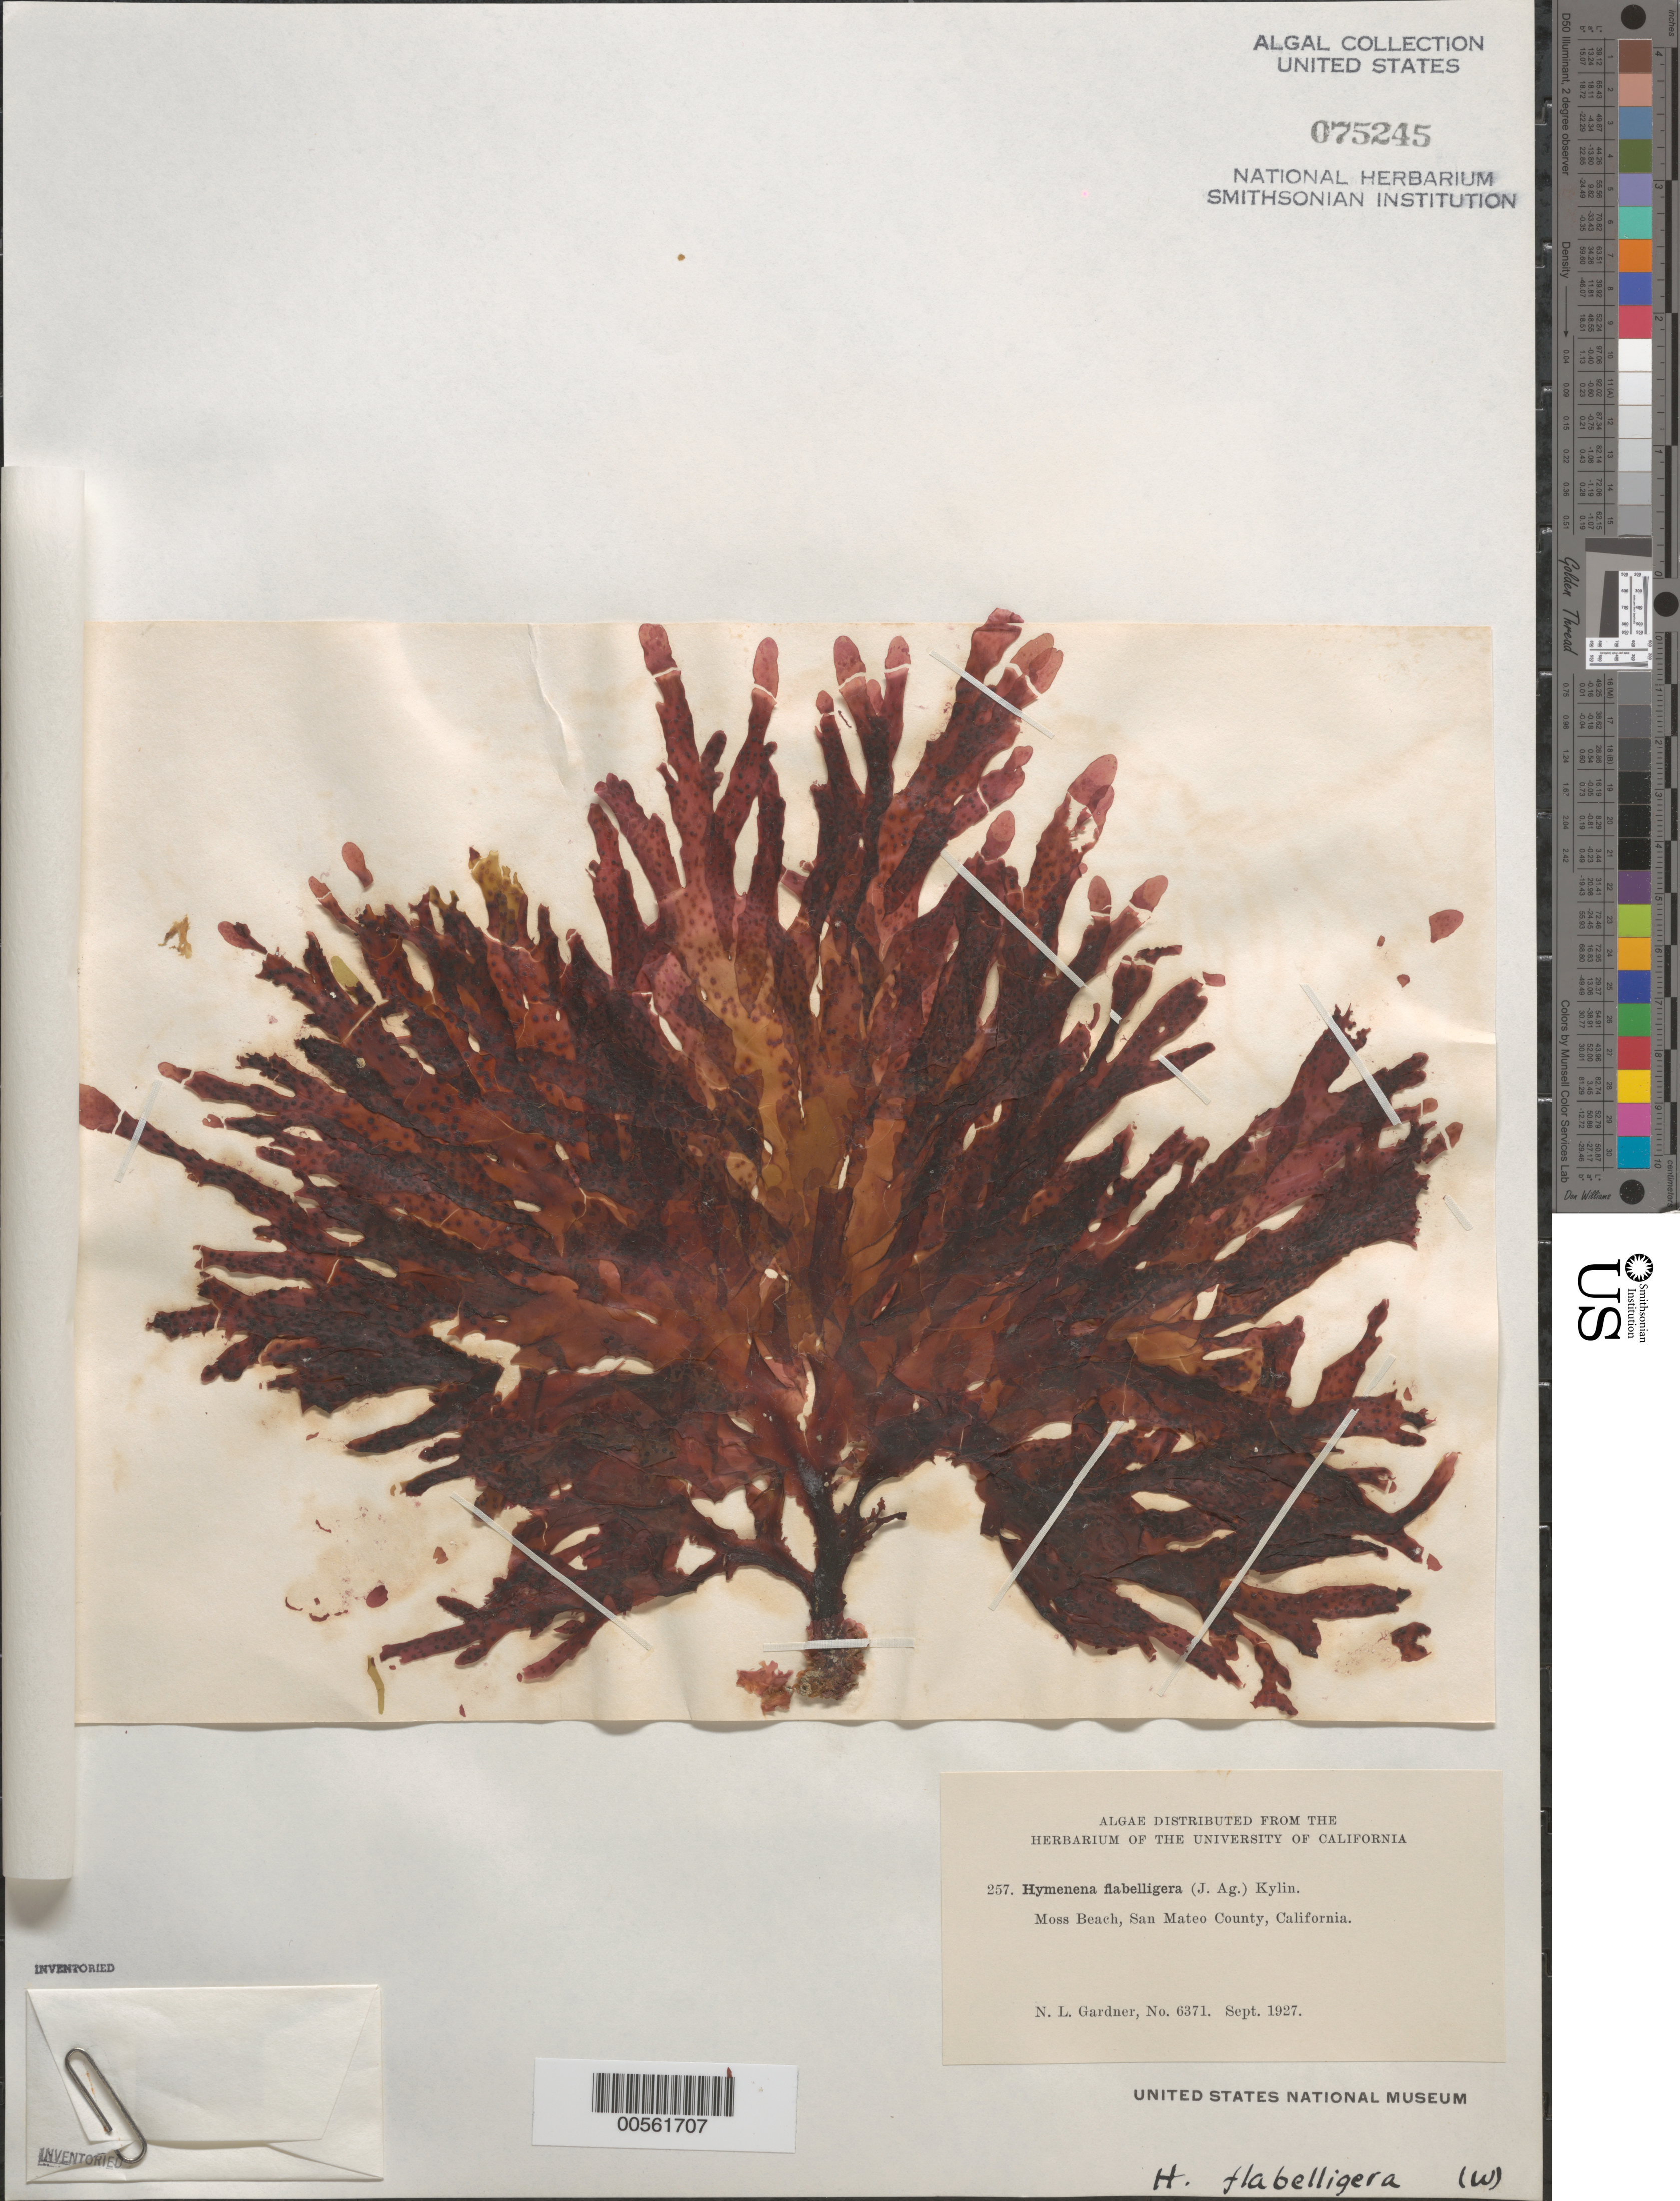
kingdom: Plantae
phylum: Rhodophyta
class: Florideophyceae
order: Ceramiales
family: Delesseriaceae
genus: Hymenena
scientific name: Hymenena flabelligera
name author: (J. Agardh) Kylin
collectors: N. Gardner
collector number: NLG 6371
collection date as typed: Sep 1927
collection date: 1927-09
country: United States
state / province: California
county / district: San Mateo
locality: Moss Beach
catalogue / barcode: US 75245